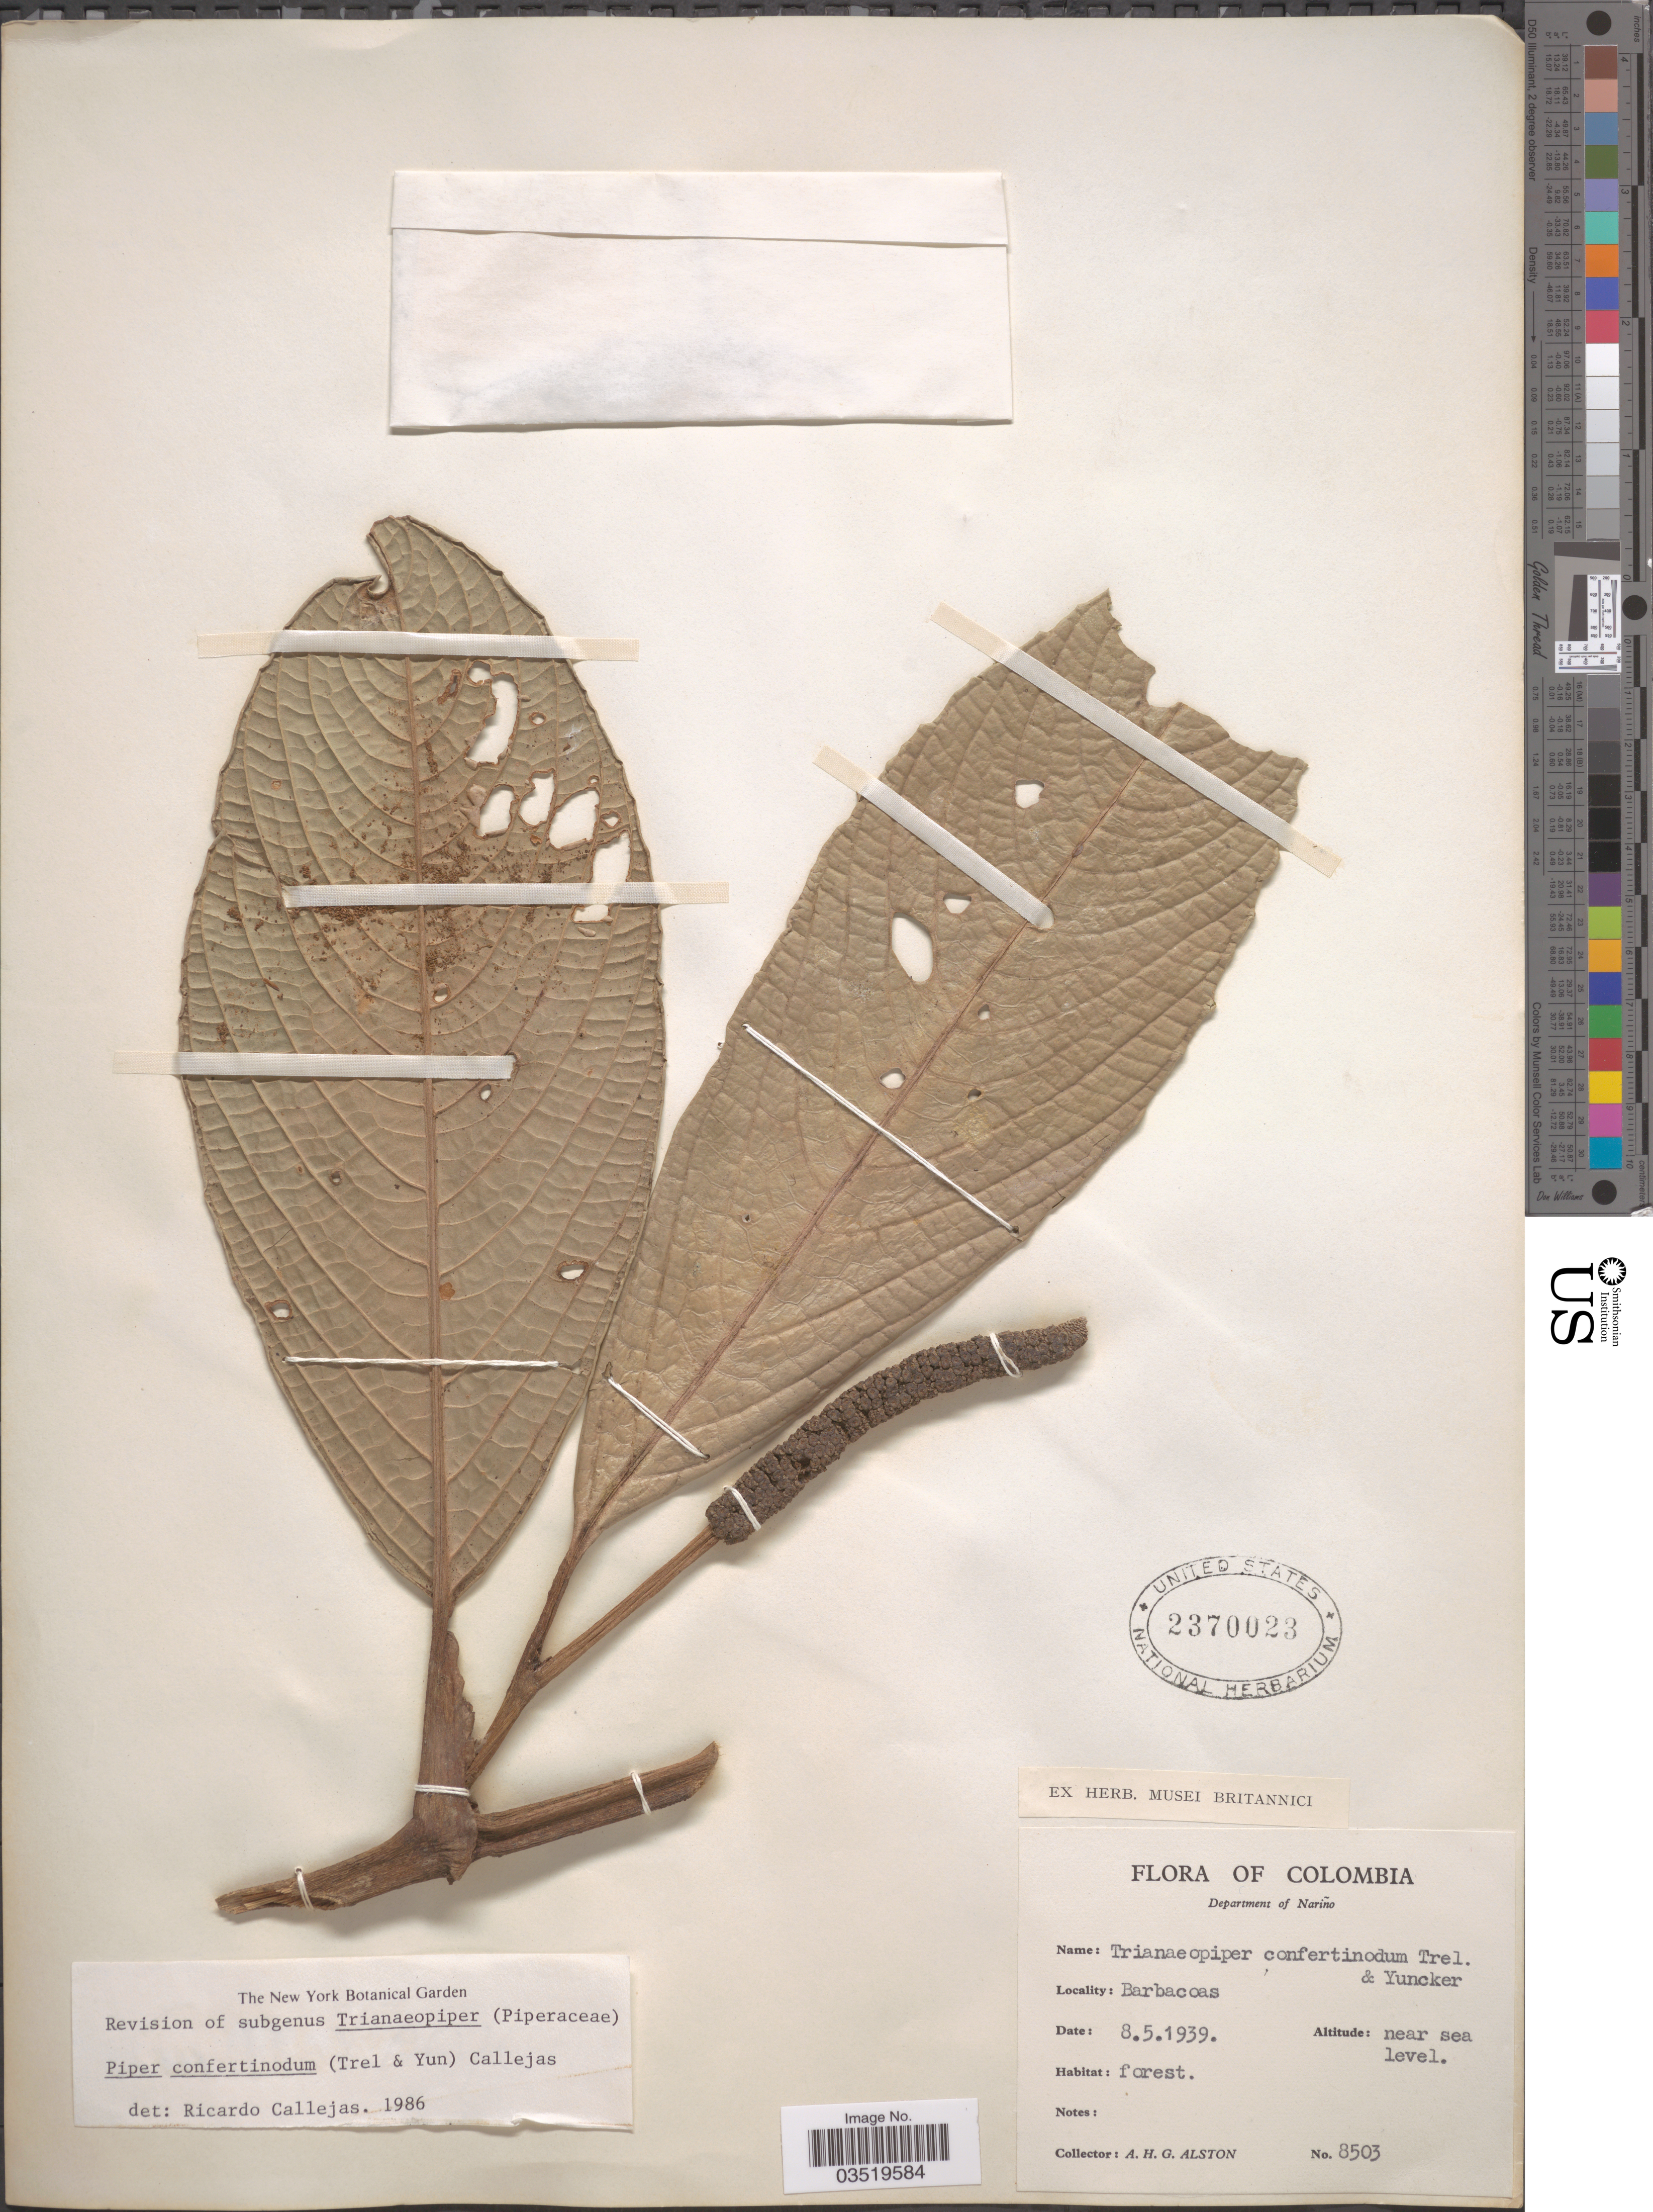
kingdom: Plantae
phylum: Tracheophyta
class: Magnoliopsida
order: Piperales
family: Piperaceae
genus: Piper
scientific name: Piper confertinodum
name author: (Trel. & Yunck.) Callejas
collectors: A. H. Alston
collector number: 8503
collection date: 1939-05-08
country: Colombia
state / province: Nariño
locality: Department of Nariño. Barbacoas.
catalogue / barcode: US 2370023